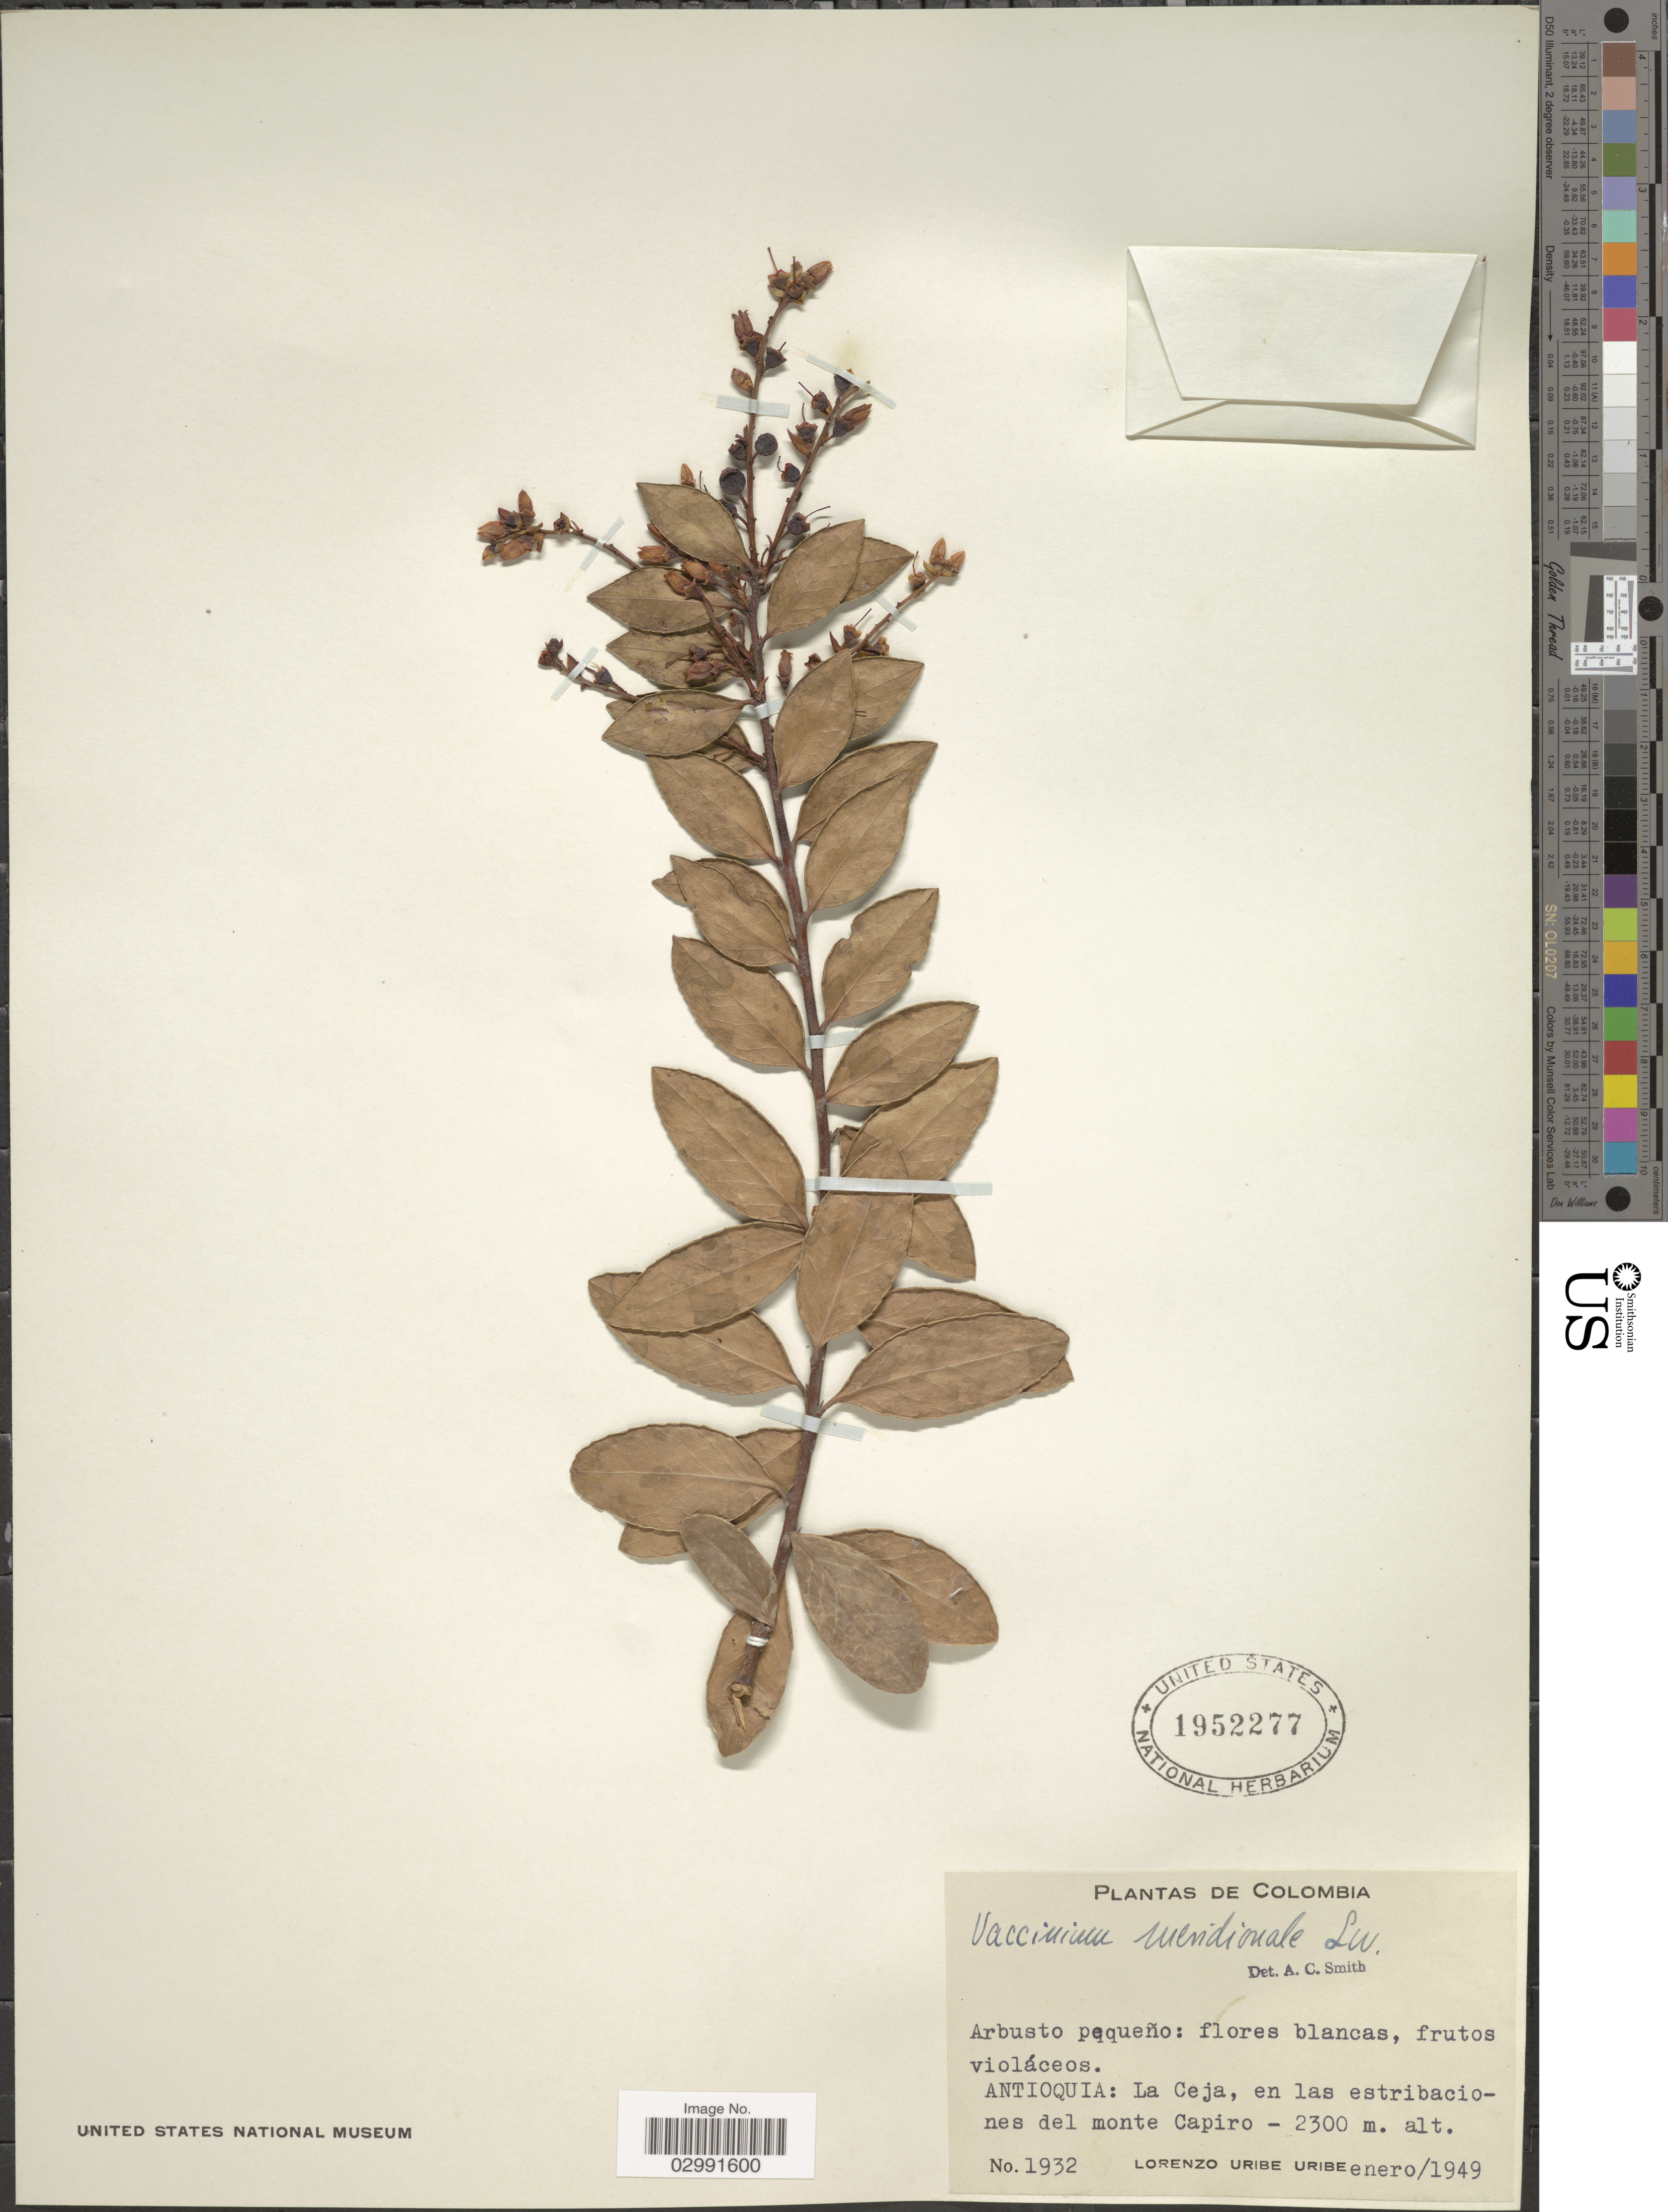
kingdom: Plantae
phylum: Tracheophyta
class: Magnoliopsida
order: Ericales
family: Ericaceae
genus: Vaccinium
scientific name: Vaccinium meridionale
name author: Sw.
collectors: L. Uribe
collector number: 1932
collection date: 1949-01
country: Colombia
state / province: Antioquia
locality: La Ceja, en las estribaciones del monte Capiro.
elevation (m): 2300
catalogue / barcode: US 1952277